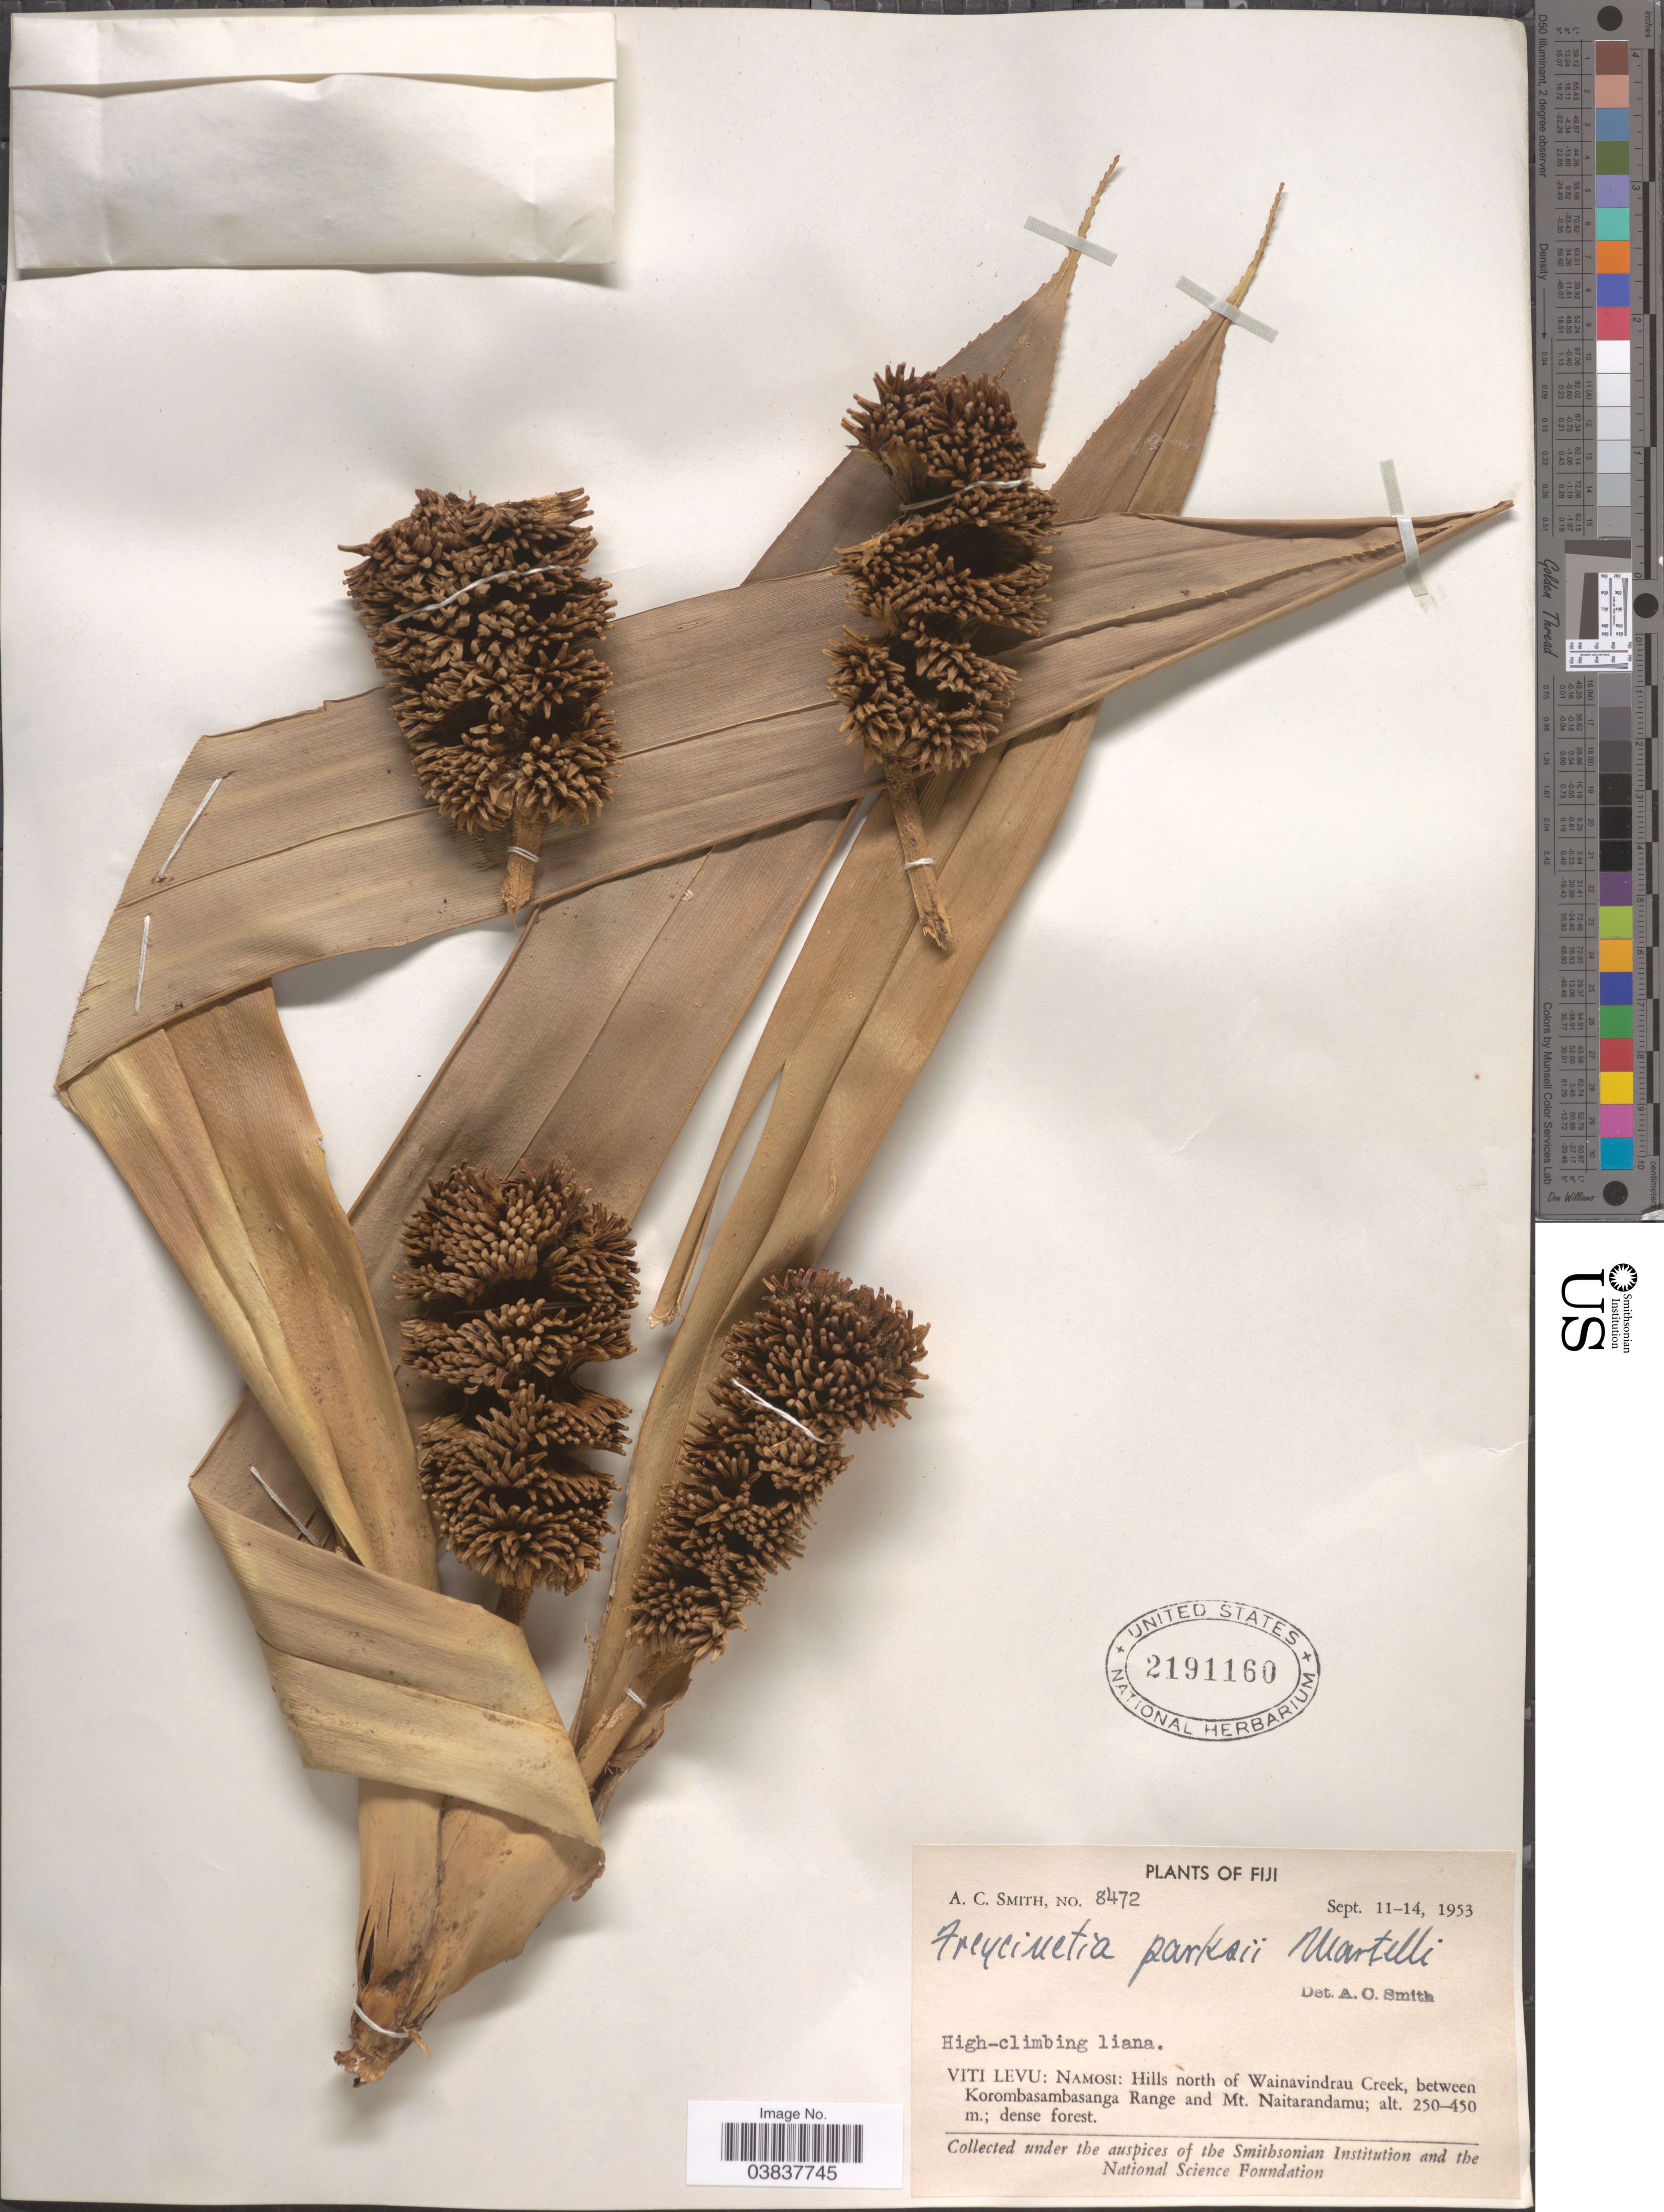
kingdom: Plantae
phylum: Tracheophyta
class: Liliopsida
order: Pandanales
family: Pandanaceae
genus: Freycinetia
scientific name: Freycinetia parksii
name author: Martelli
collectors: A. C. Smith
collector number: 8472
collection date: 1953-09-11/1953-09-14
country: Fiji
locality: Viti Levu: Namosi: Hills north of Wainavindrau Creek, between Korombasambasanga Range and Mt. Naitarandamu.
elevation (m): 250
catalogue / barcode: US 2191160